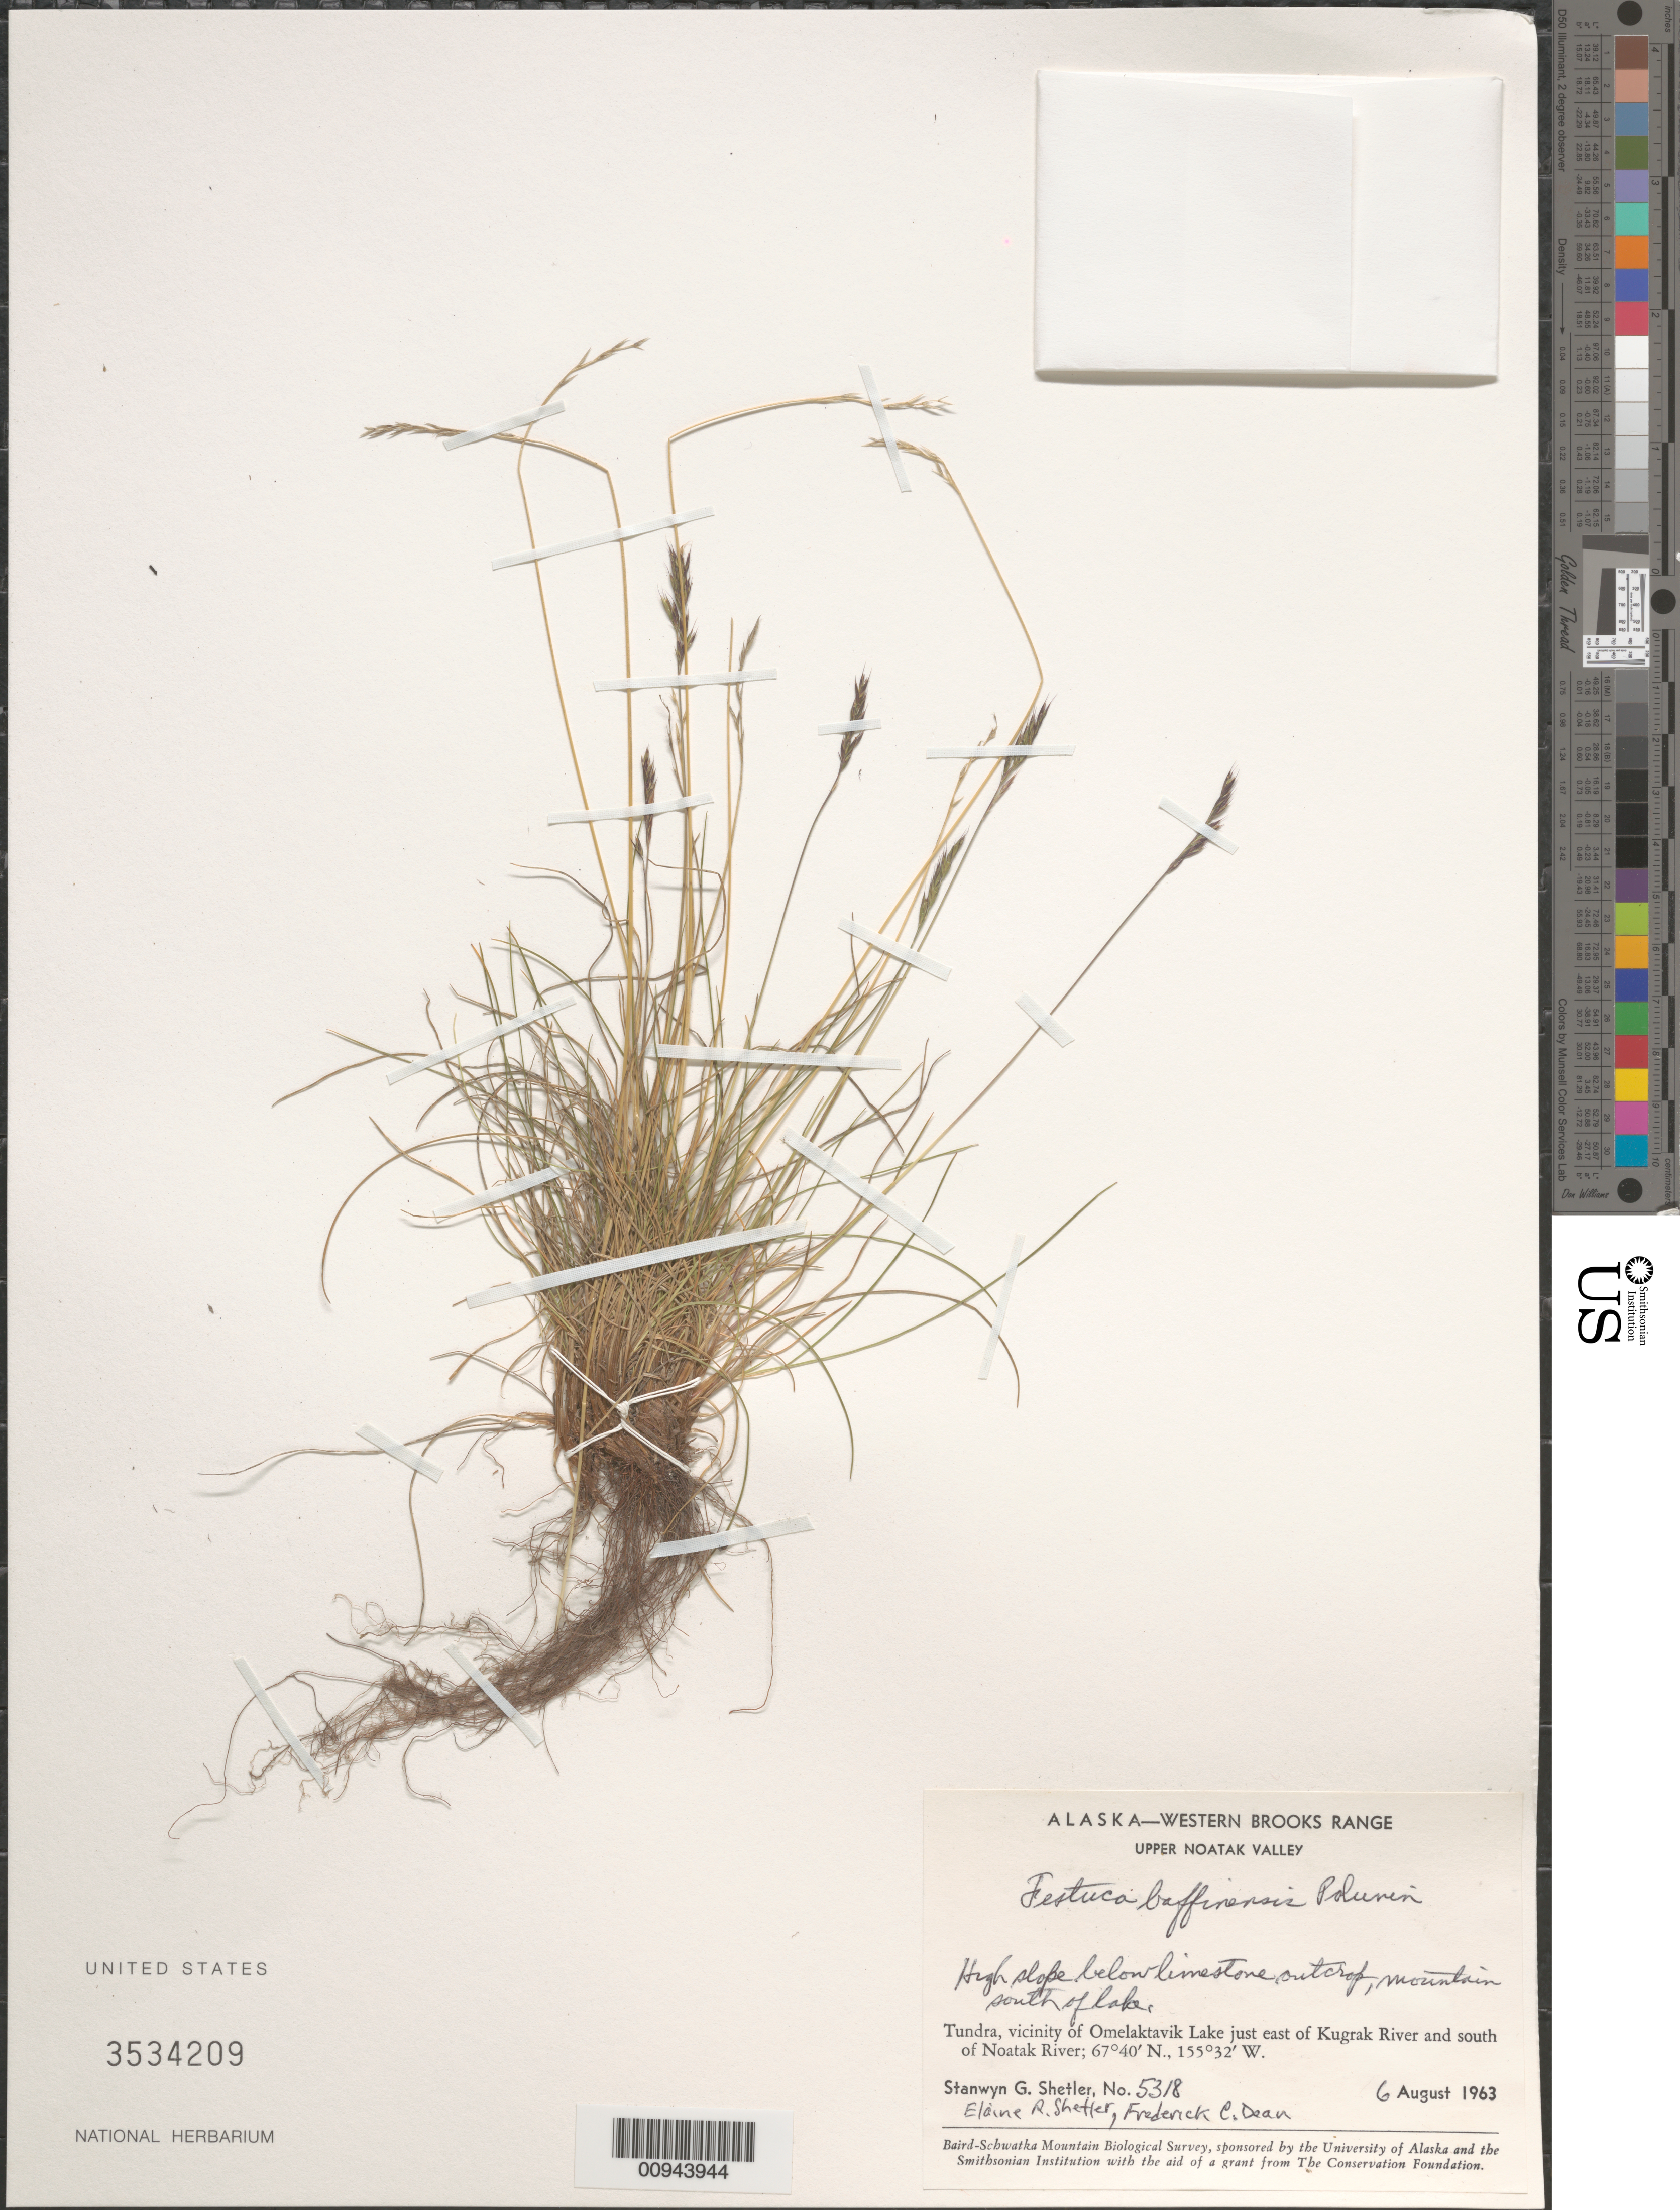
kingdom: Plantae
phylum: Tracheophyta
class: Liliopsida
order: Poales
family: Poaceae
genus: Festuca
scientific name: Festuca baffinensis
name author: Polunin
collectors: S. Shetler, E. R. Shetler & F. C. Dean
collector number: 5318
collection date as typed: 06 Aug 1963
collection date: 1963-08-06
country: United States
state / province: Alaska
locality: Vicinity of Omelaktavik Lake just east of Kugrak River and south of Noatak River. Western Brooks Range, Upper Noatak Valley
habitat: Tundra. High slope below limestone outcrop, mountain south of Lake.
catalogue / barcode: US 3534209